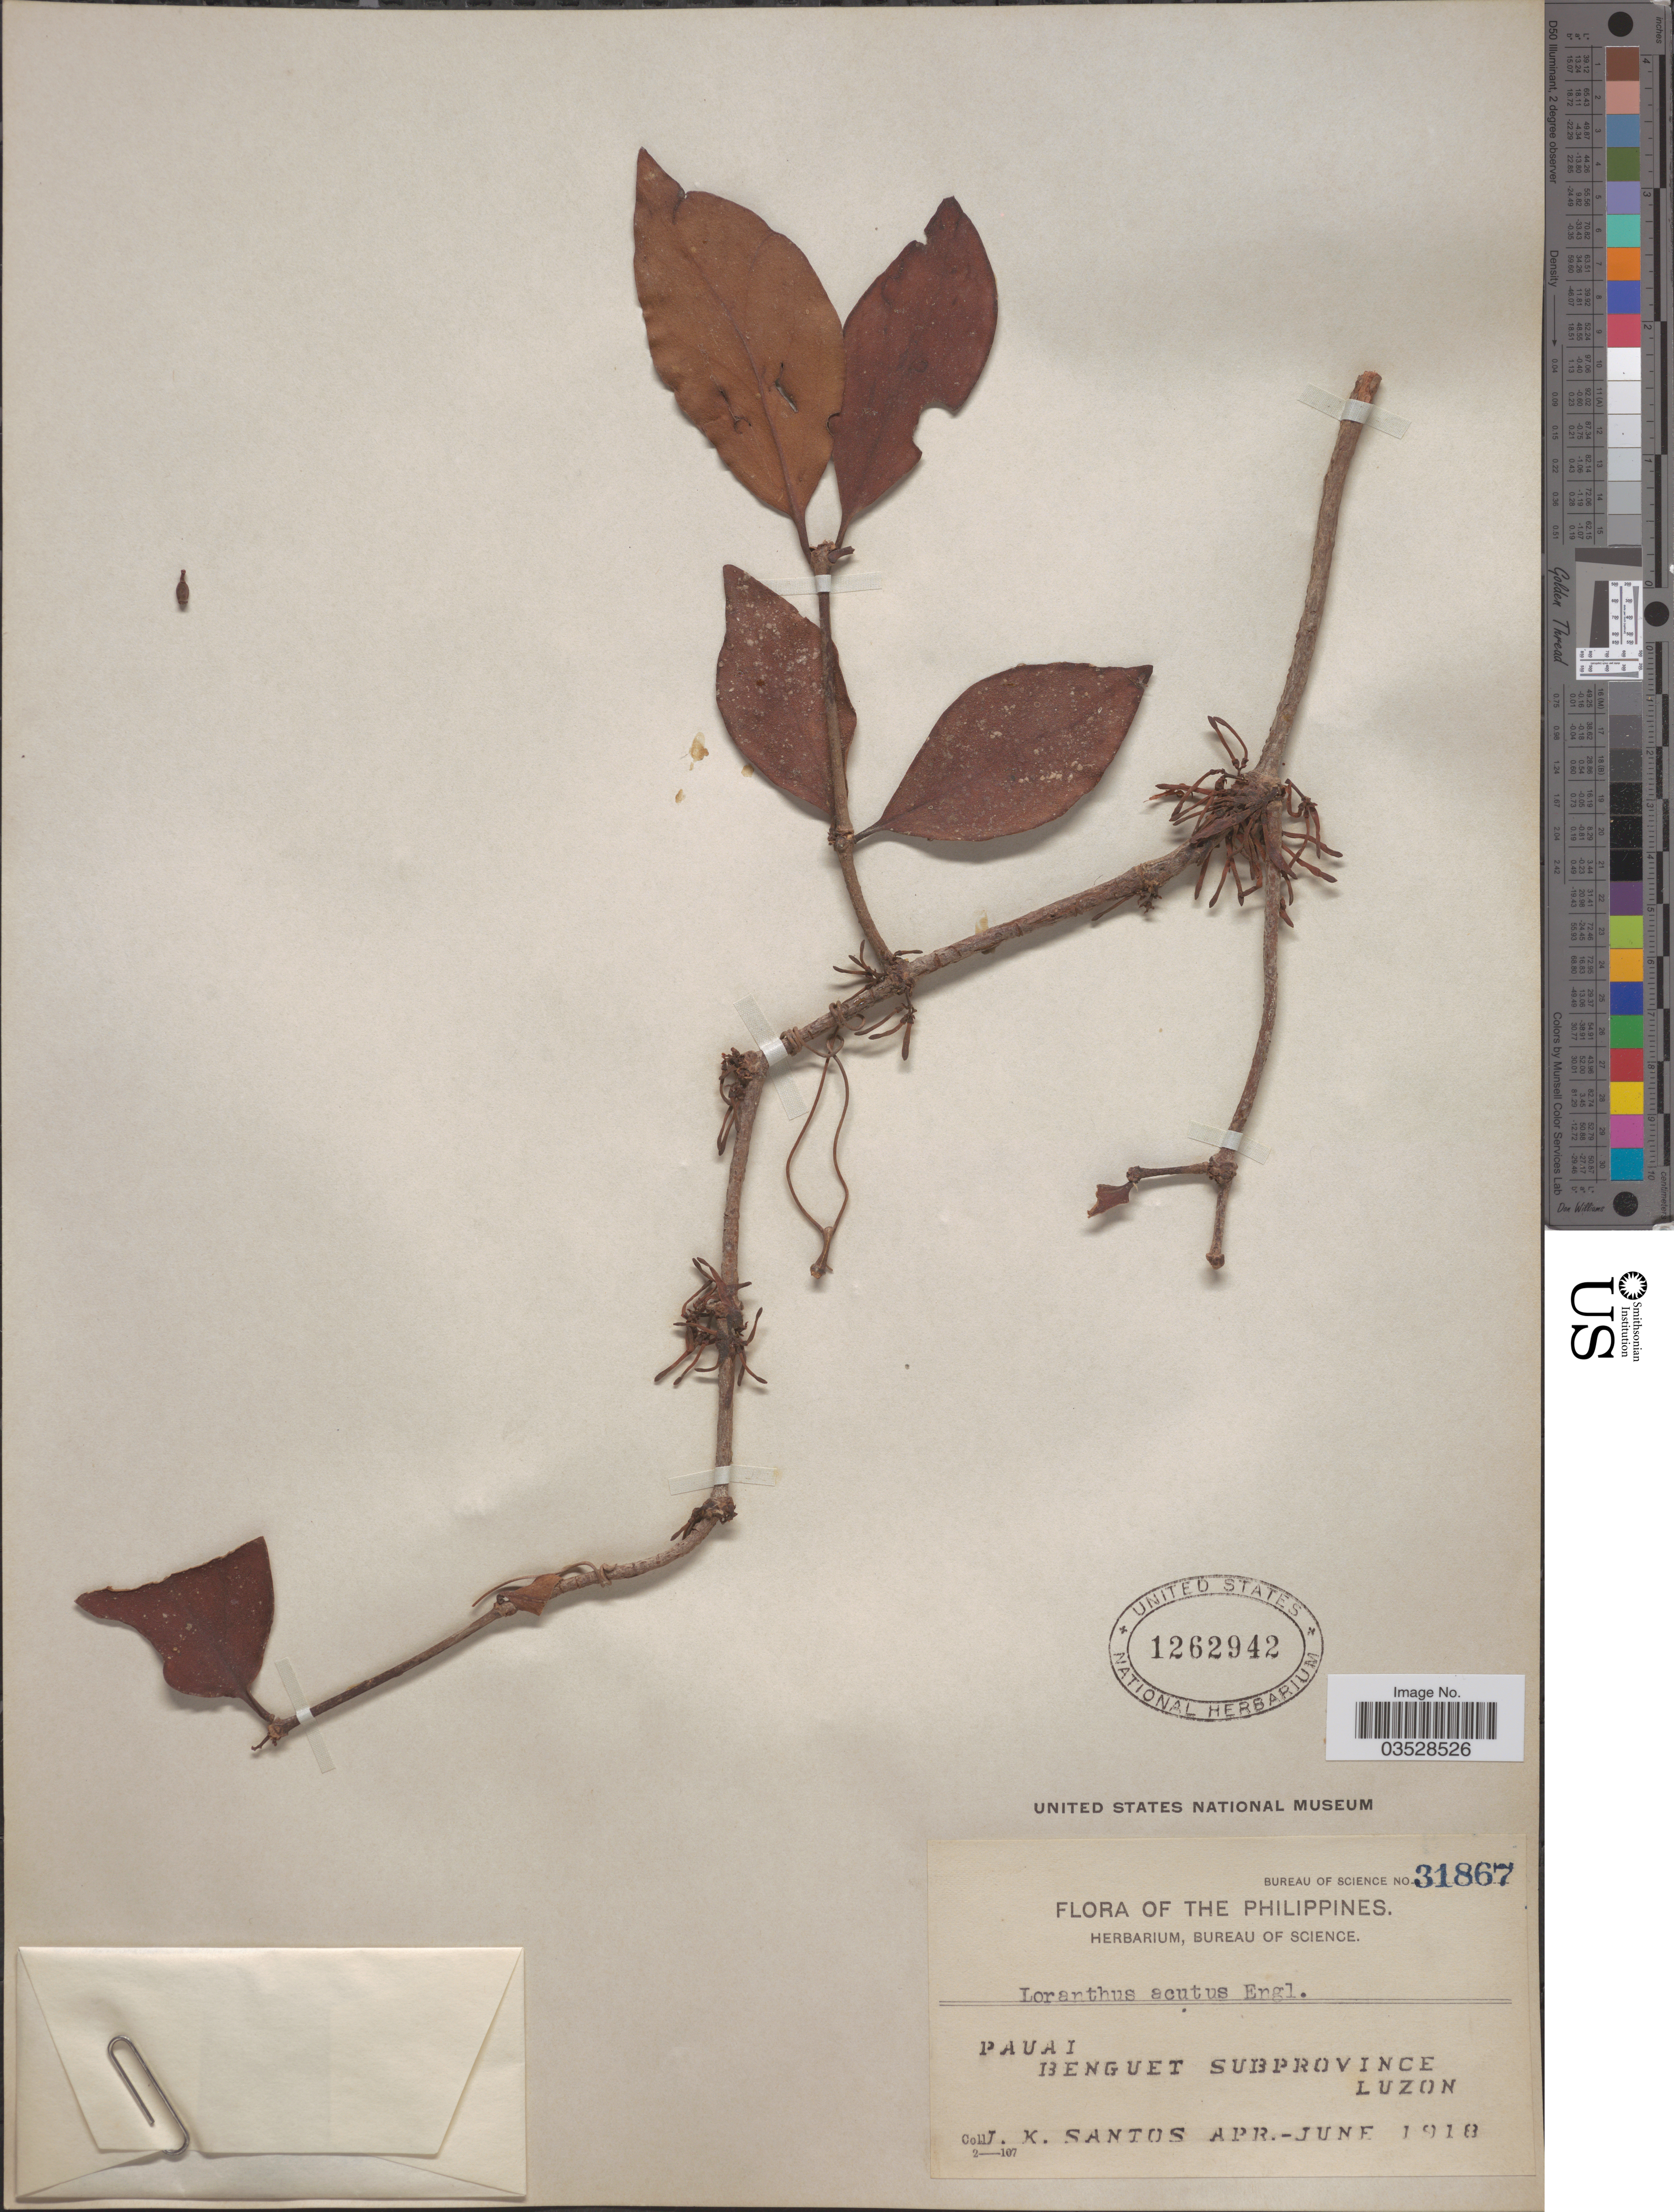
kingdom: Plantae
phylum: Tracheophyta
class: Magnoliopsida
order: Santalales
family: Loranthaceae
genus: Loranthus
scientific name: Loranthus acutus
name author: Engl.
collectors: J. K. Santos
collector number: Bureau of Science 31867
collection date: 1918-04/1918-06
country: Philippines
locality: Pauai. Benguet Subprovince. Luzon.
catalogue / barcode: US 1262942